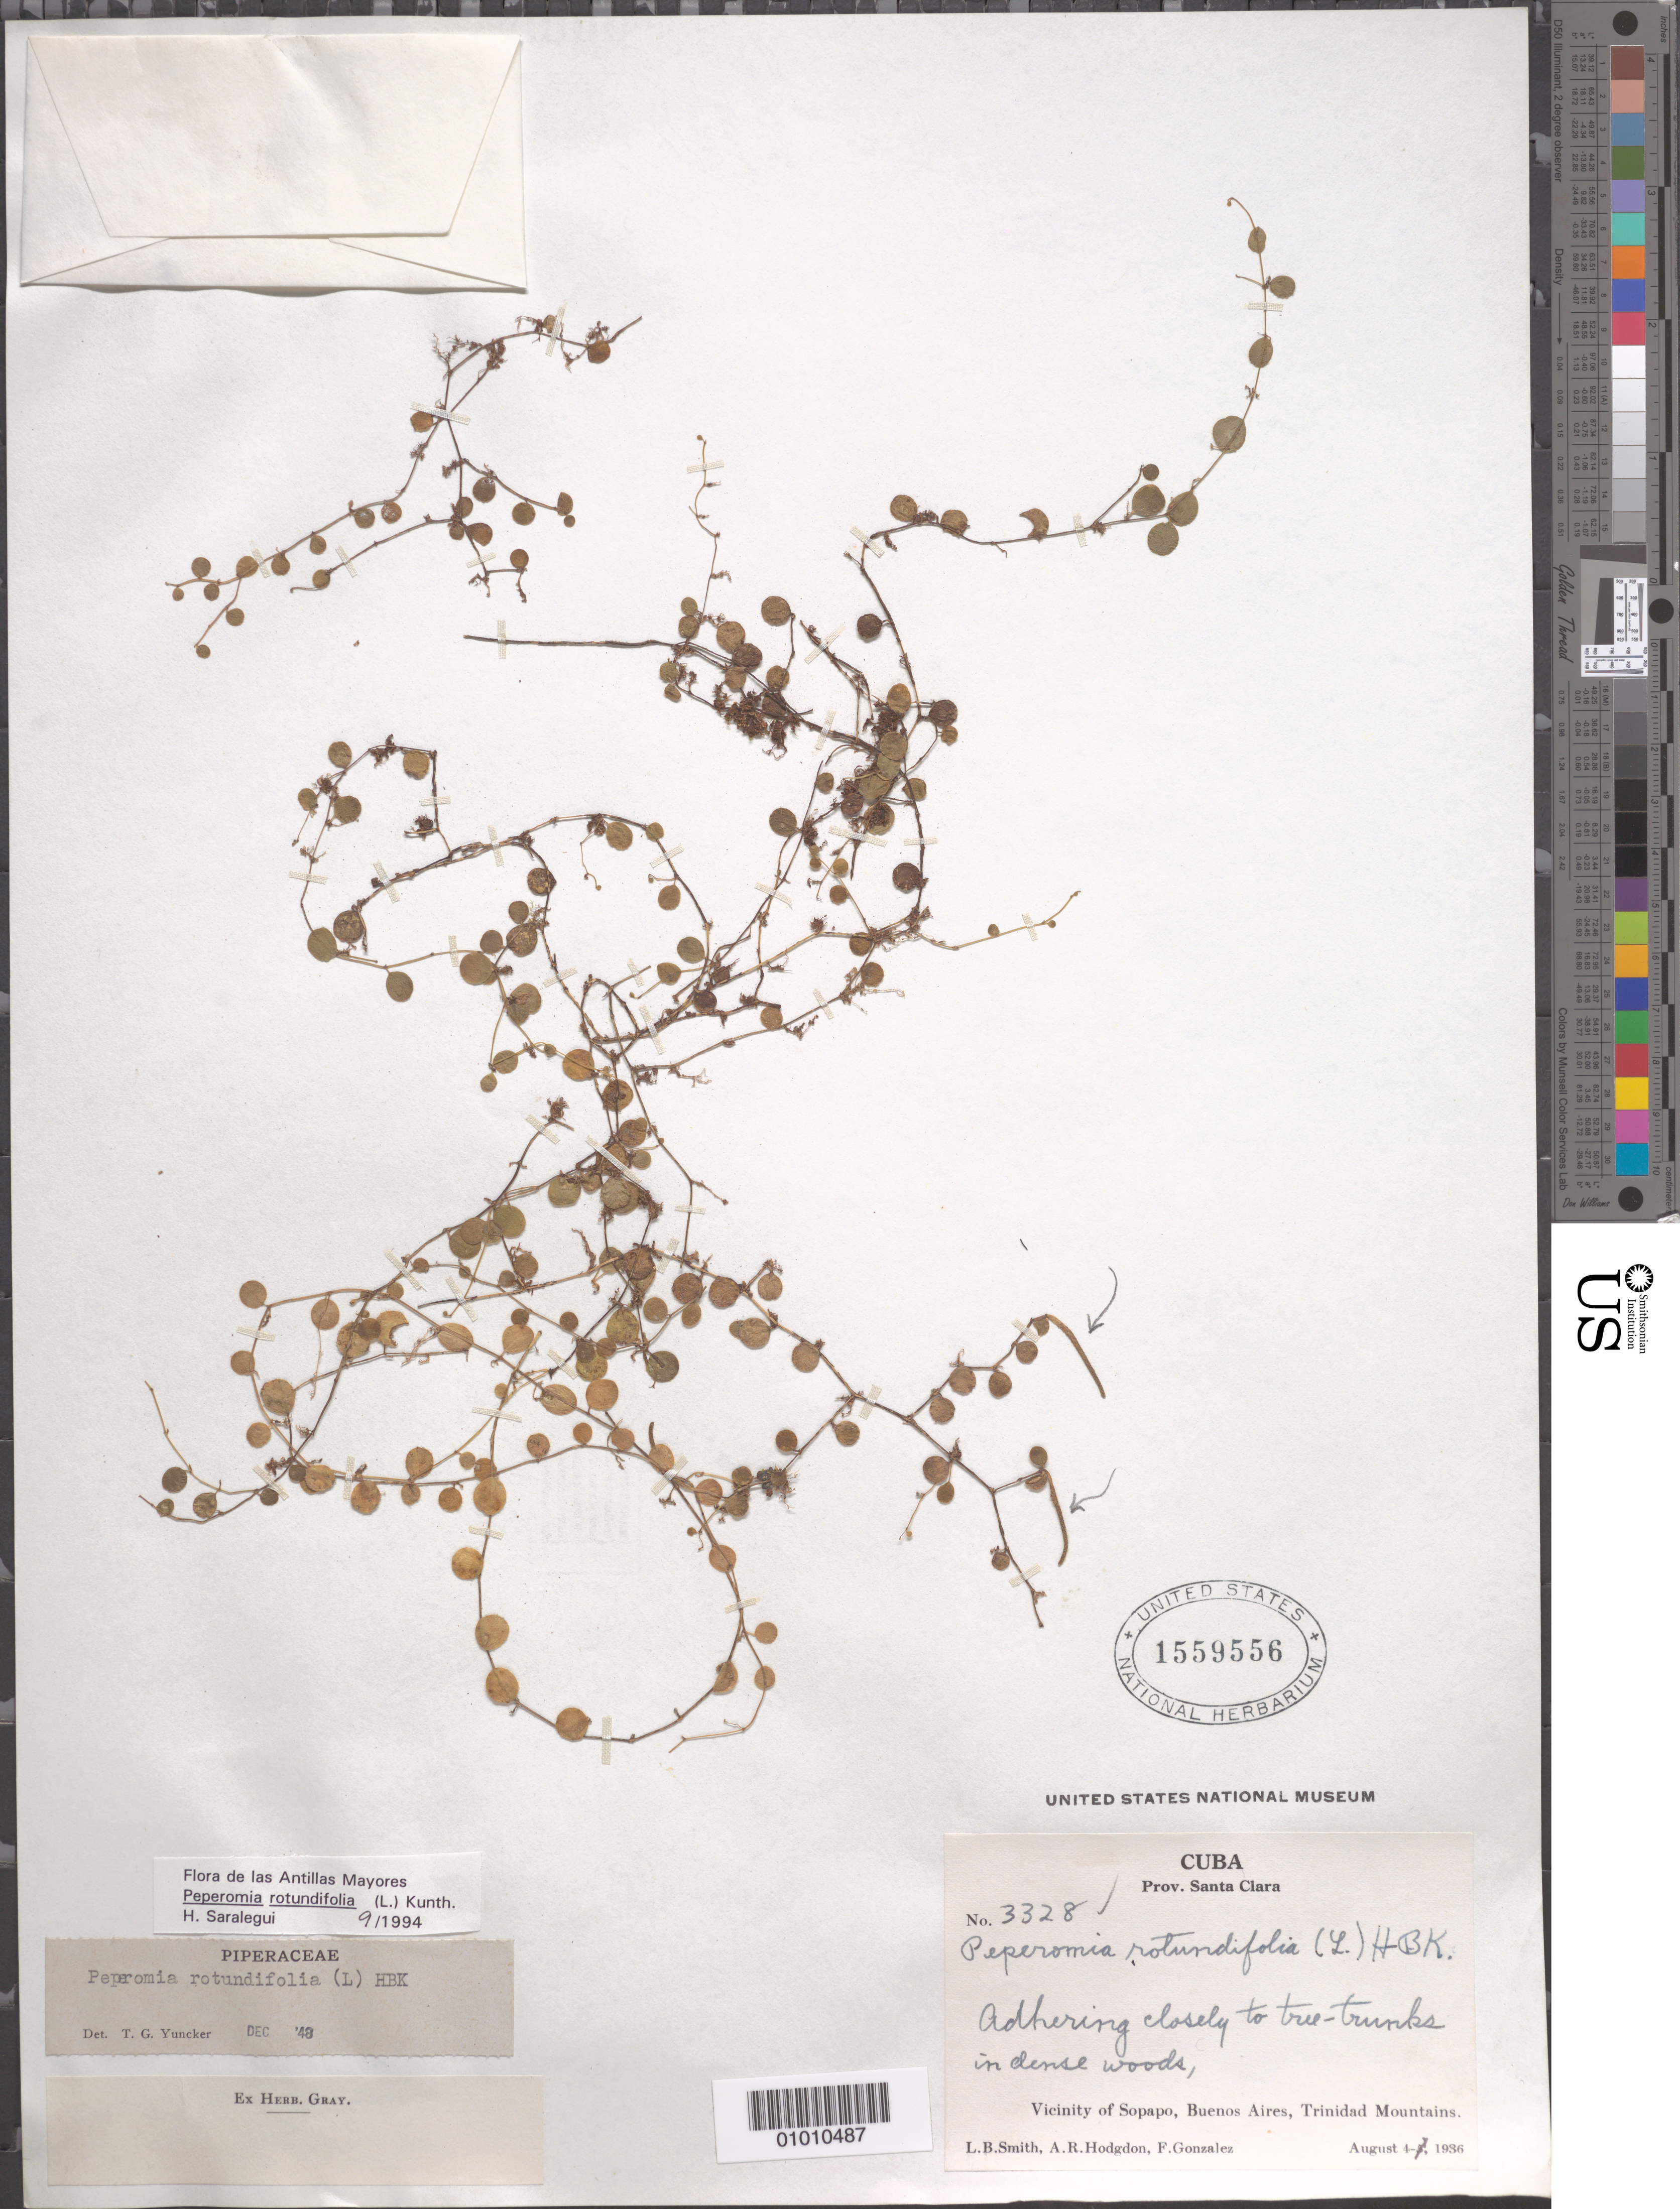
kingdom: Plantae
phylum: Tracheophyta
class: Magnoliopsida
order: Piperales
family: Piperaceae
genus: Peperomia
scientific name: Peperomia rotundifolia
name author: (L.) Kunth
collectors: L. Smith, A. R. Hodgdon & F. Gonzalez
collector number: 3328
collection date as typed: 04 Aug 1936 to 07 Aug 1936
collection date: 1936-08-04/1936-08-07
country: Cuba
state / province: Villa Clara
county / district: Santa Clara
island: Cuba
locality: Vicinity of Sopapo, Buenos Aires, Trinidad Mts Adherring closely to tree trunks in dense woods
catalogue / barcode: US 1559556